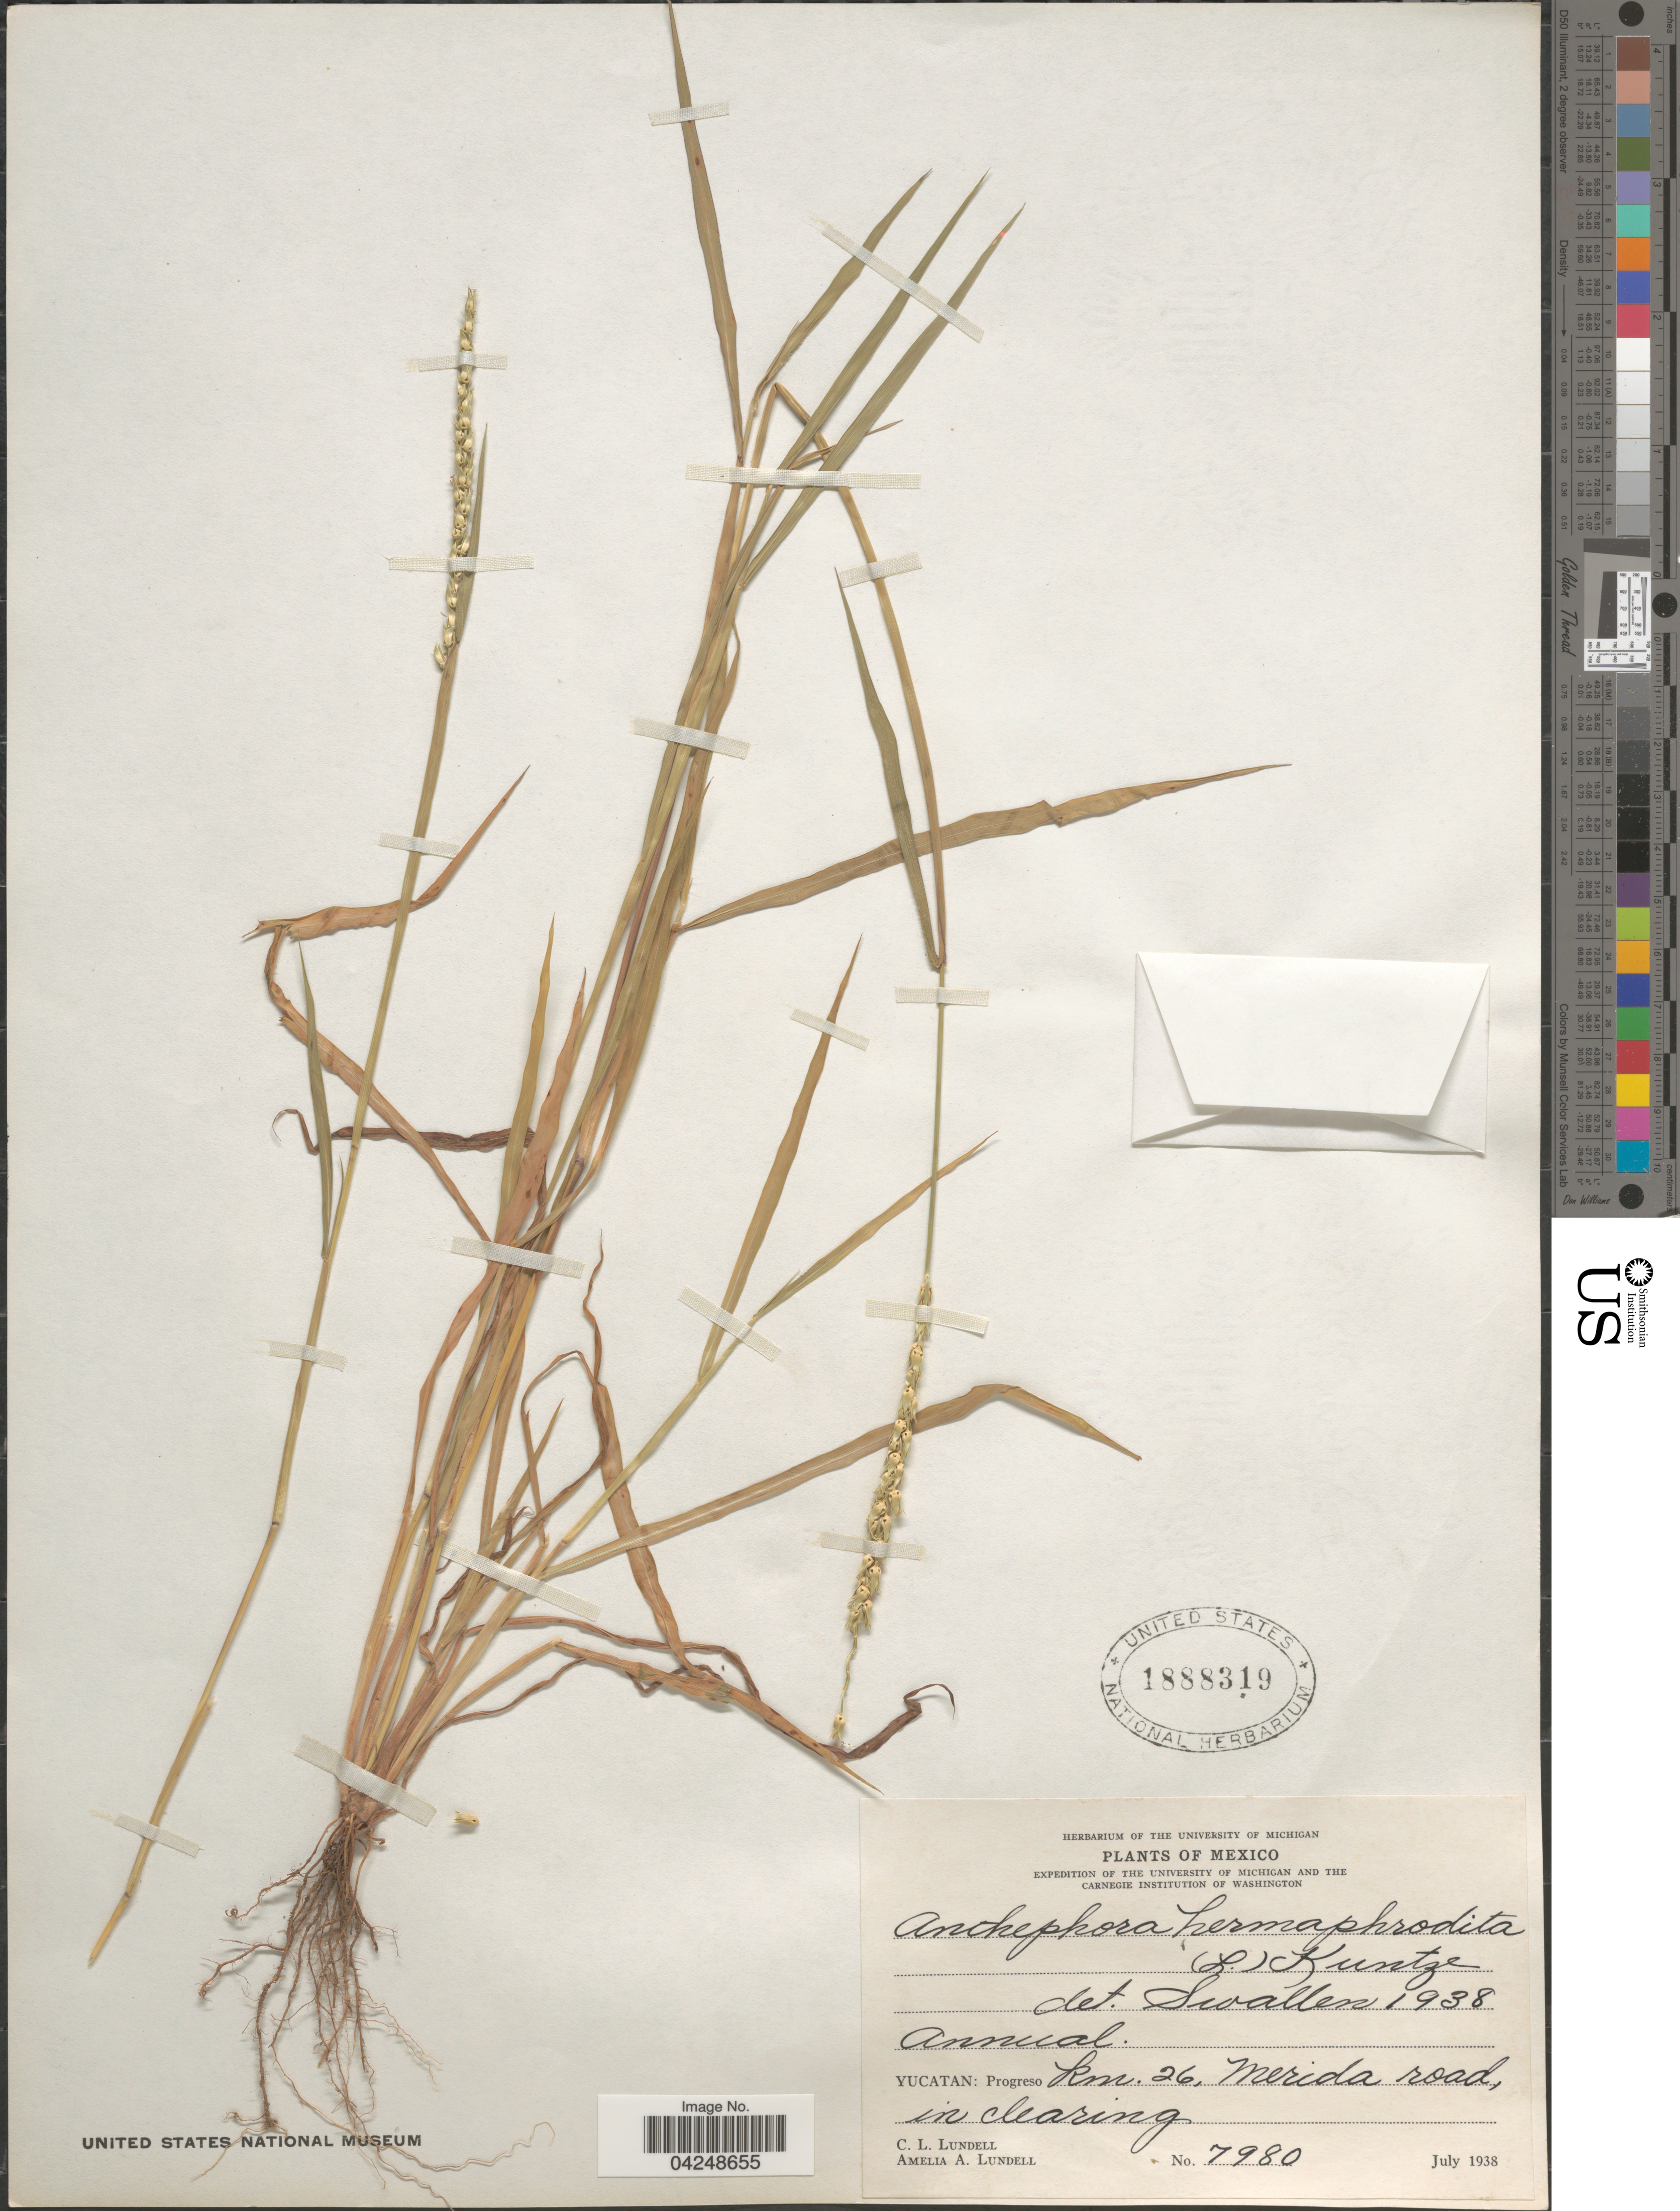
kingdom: Plantae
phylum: Tracheophyta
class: Liliopsida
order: Poales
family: Poaceae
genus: Anthephora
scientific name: Anthephora hermaphrodita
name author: (L.) Kuntze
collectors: C. L. Lundell & A. A. Lundell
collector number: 7980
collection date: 1938-07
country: Mexico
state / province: Yucatán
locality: Expedition of the University of Michigan and the Carnegie Institution of Washington. Progreso km. 26, Merida road, in clearing.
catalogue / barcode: US 1888319